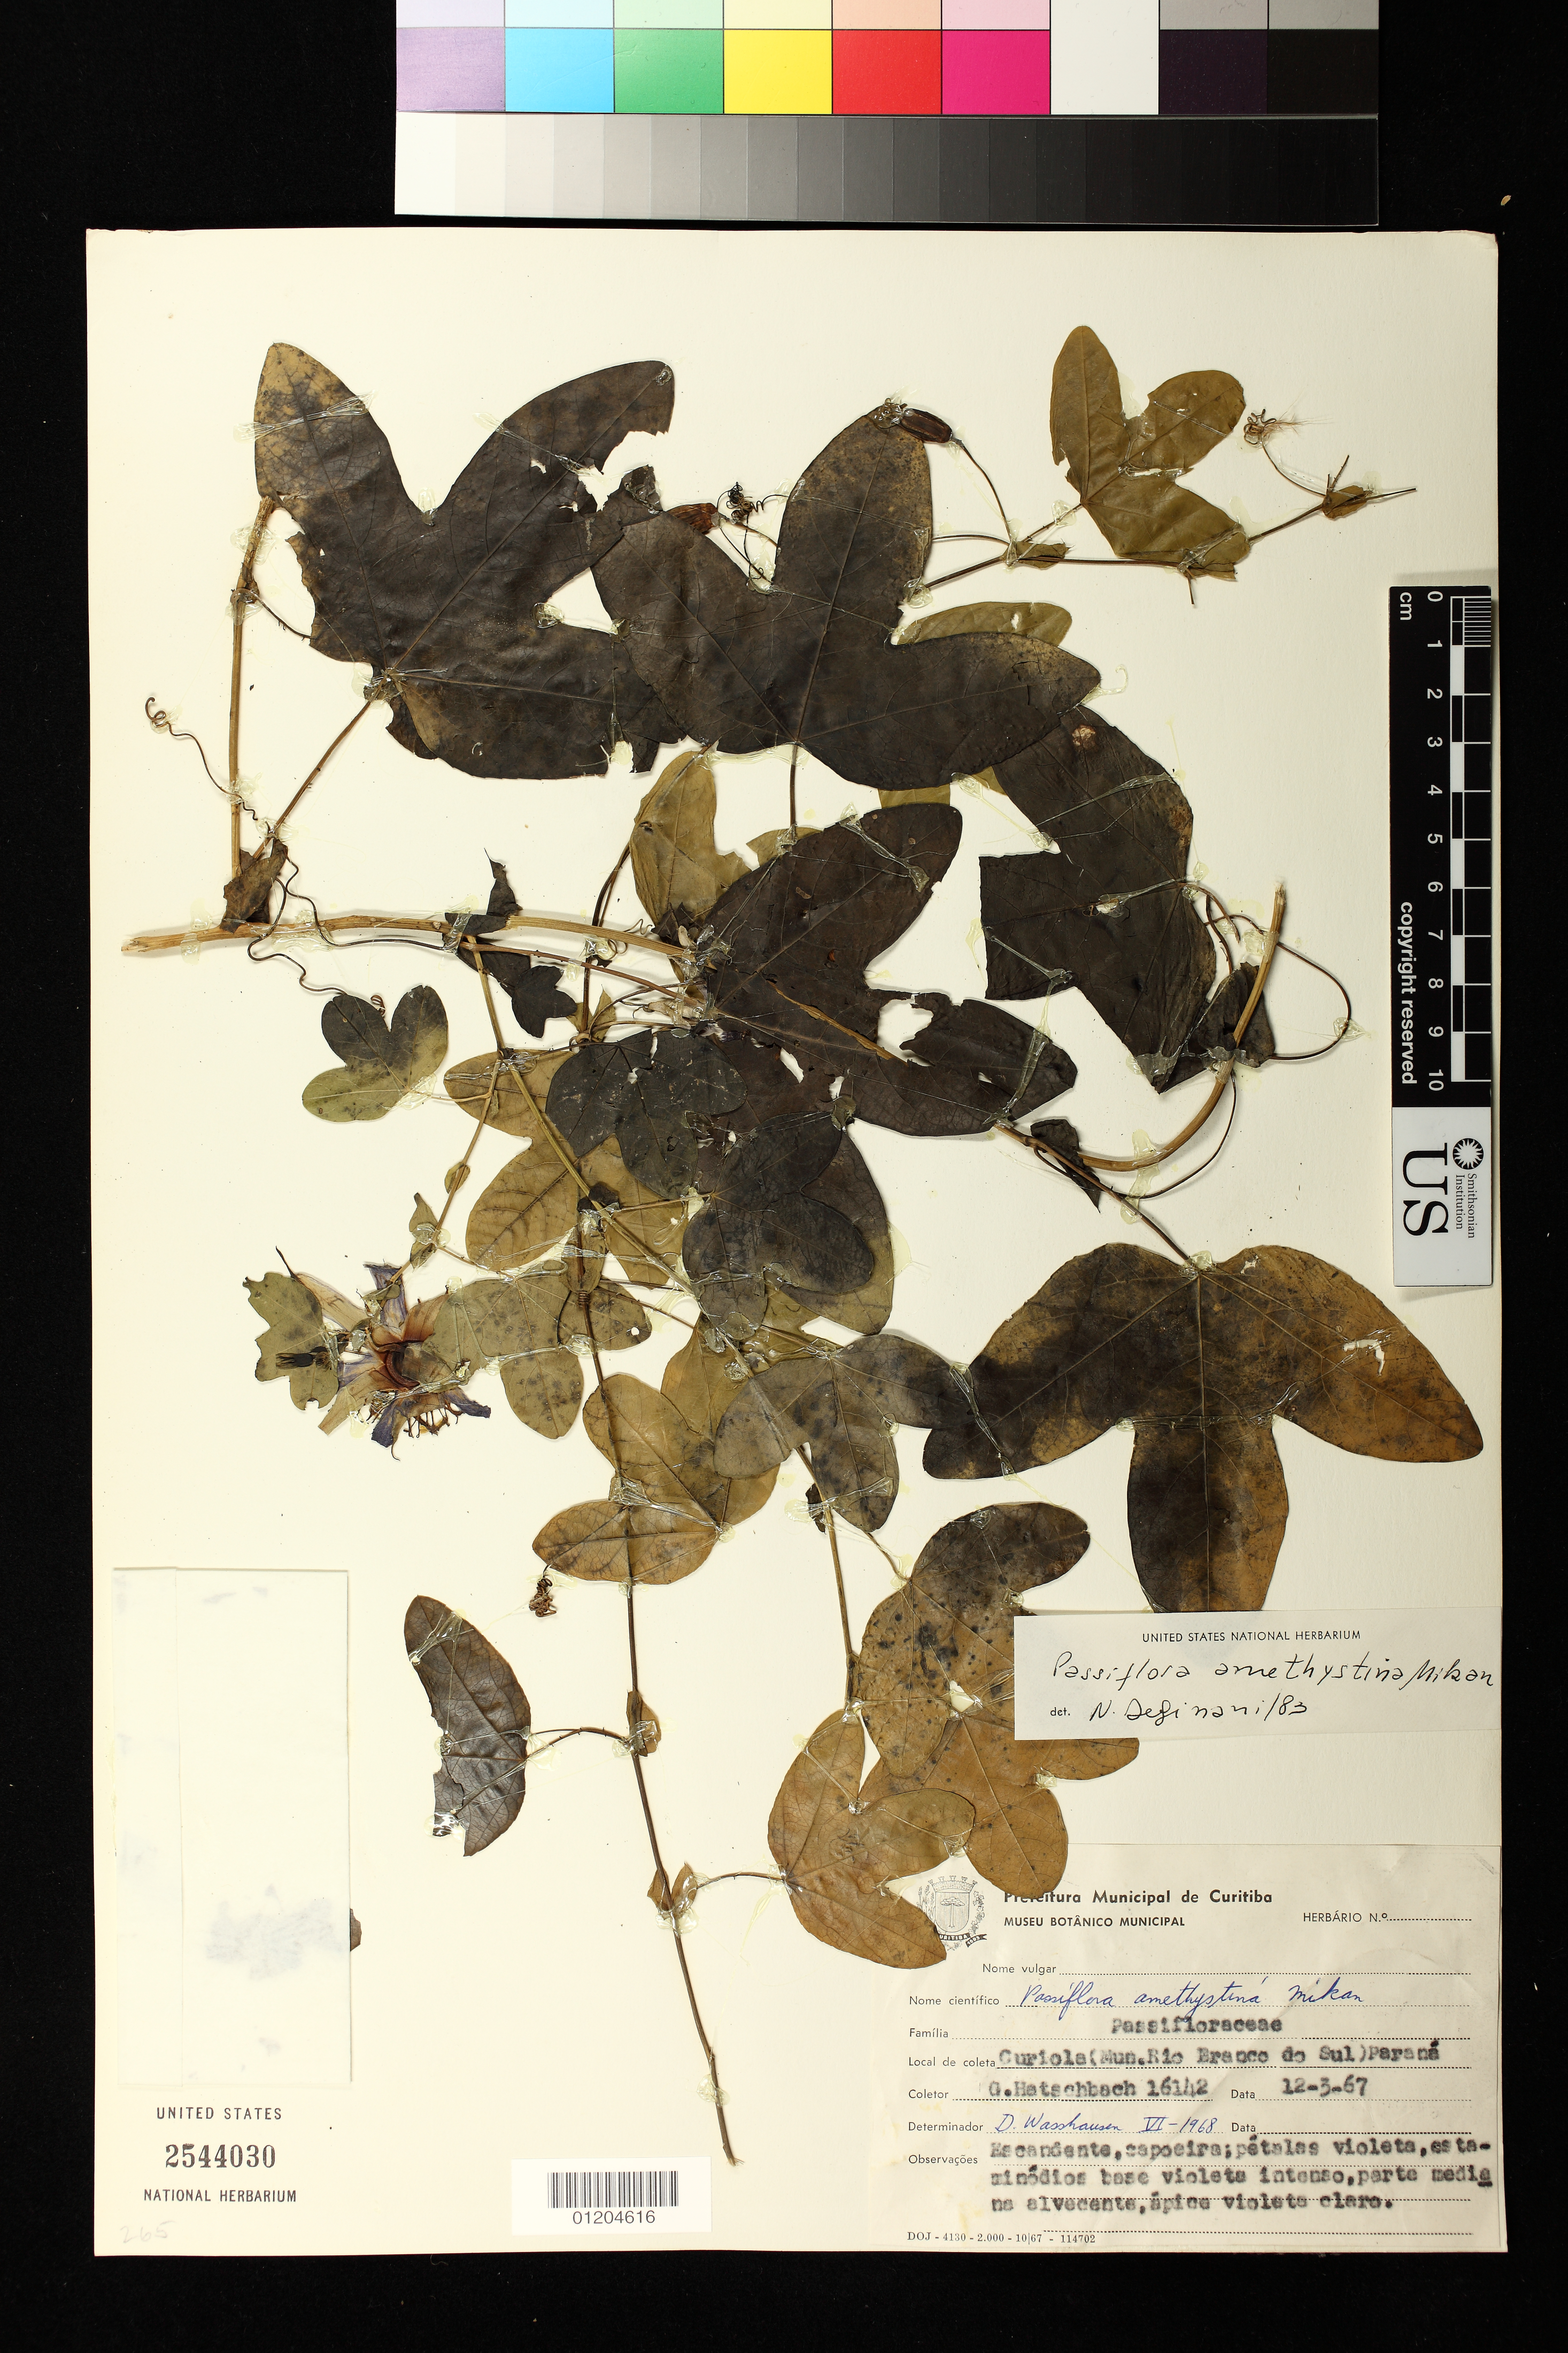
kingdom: Plantae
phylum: Tracheophyta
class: Magnoliopsida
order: Malpighiales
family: Passifloraceae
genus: Passiflora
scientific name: Passiflora amethystina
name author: J.C. Mikan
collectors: G. Hatschbach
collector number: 16142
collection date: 1967-03-12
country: Brazil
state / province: Parana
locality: Curiola (Mun. Rio Branco do Sul)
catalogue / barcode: US 2544030